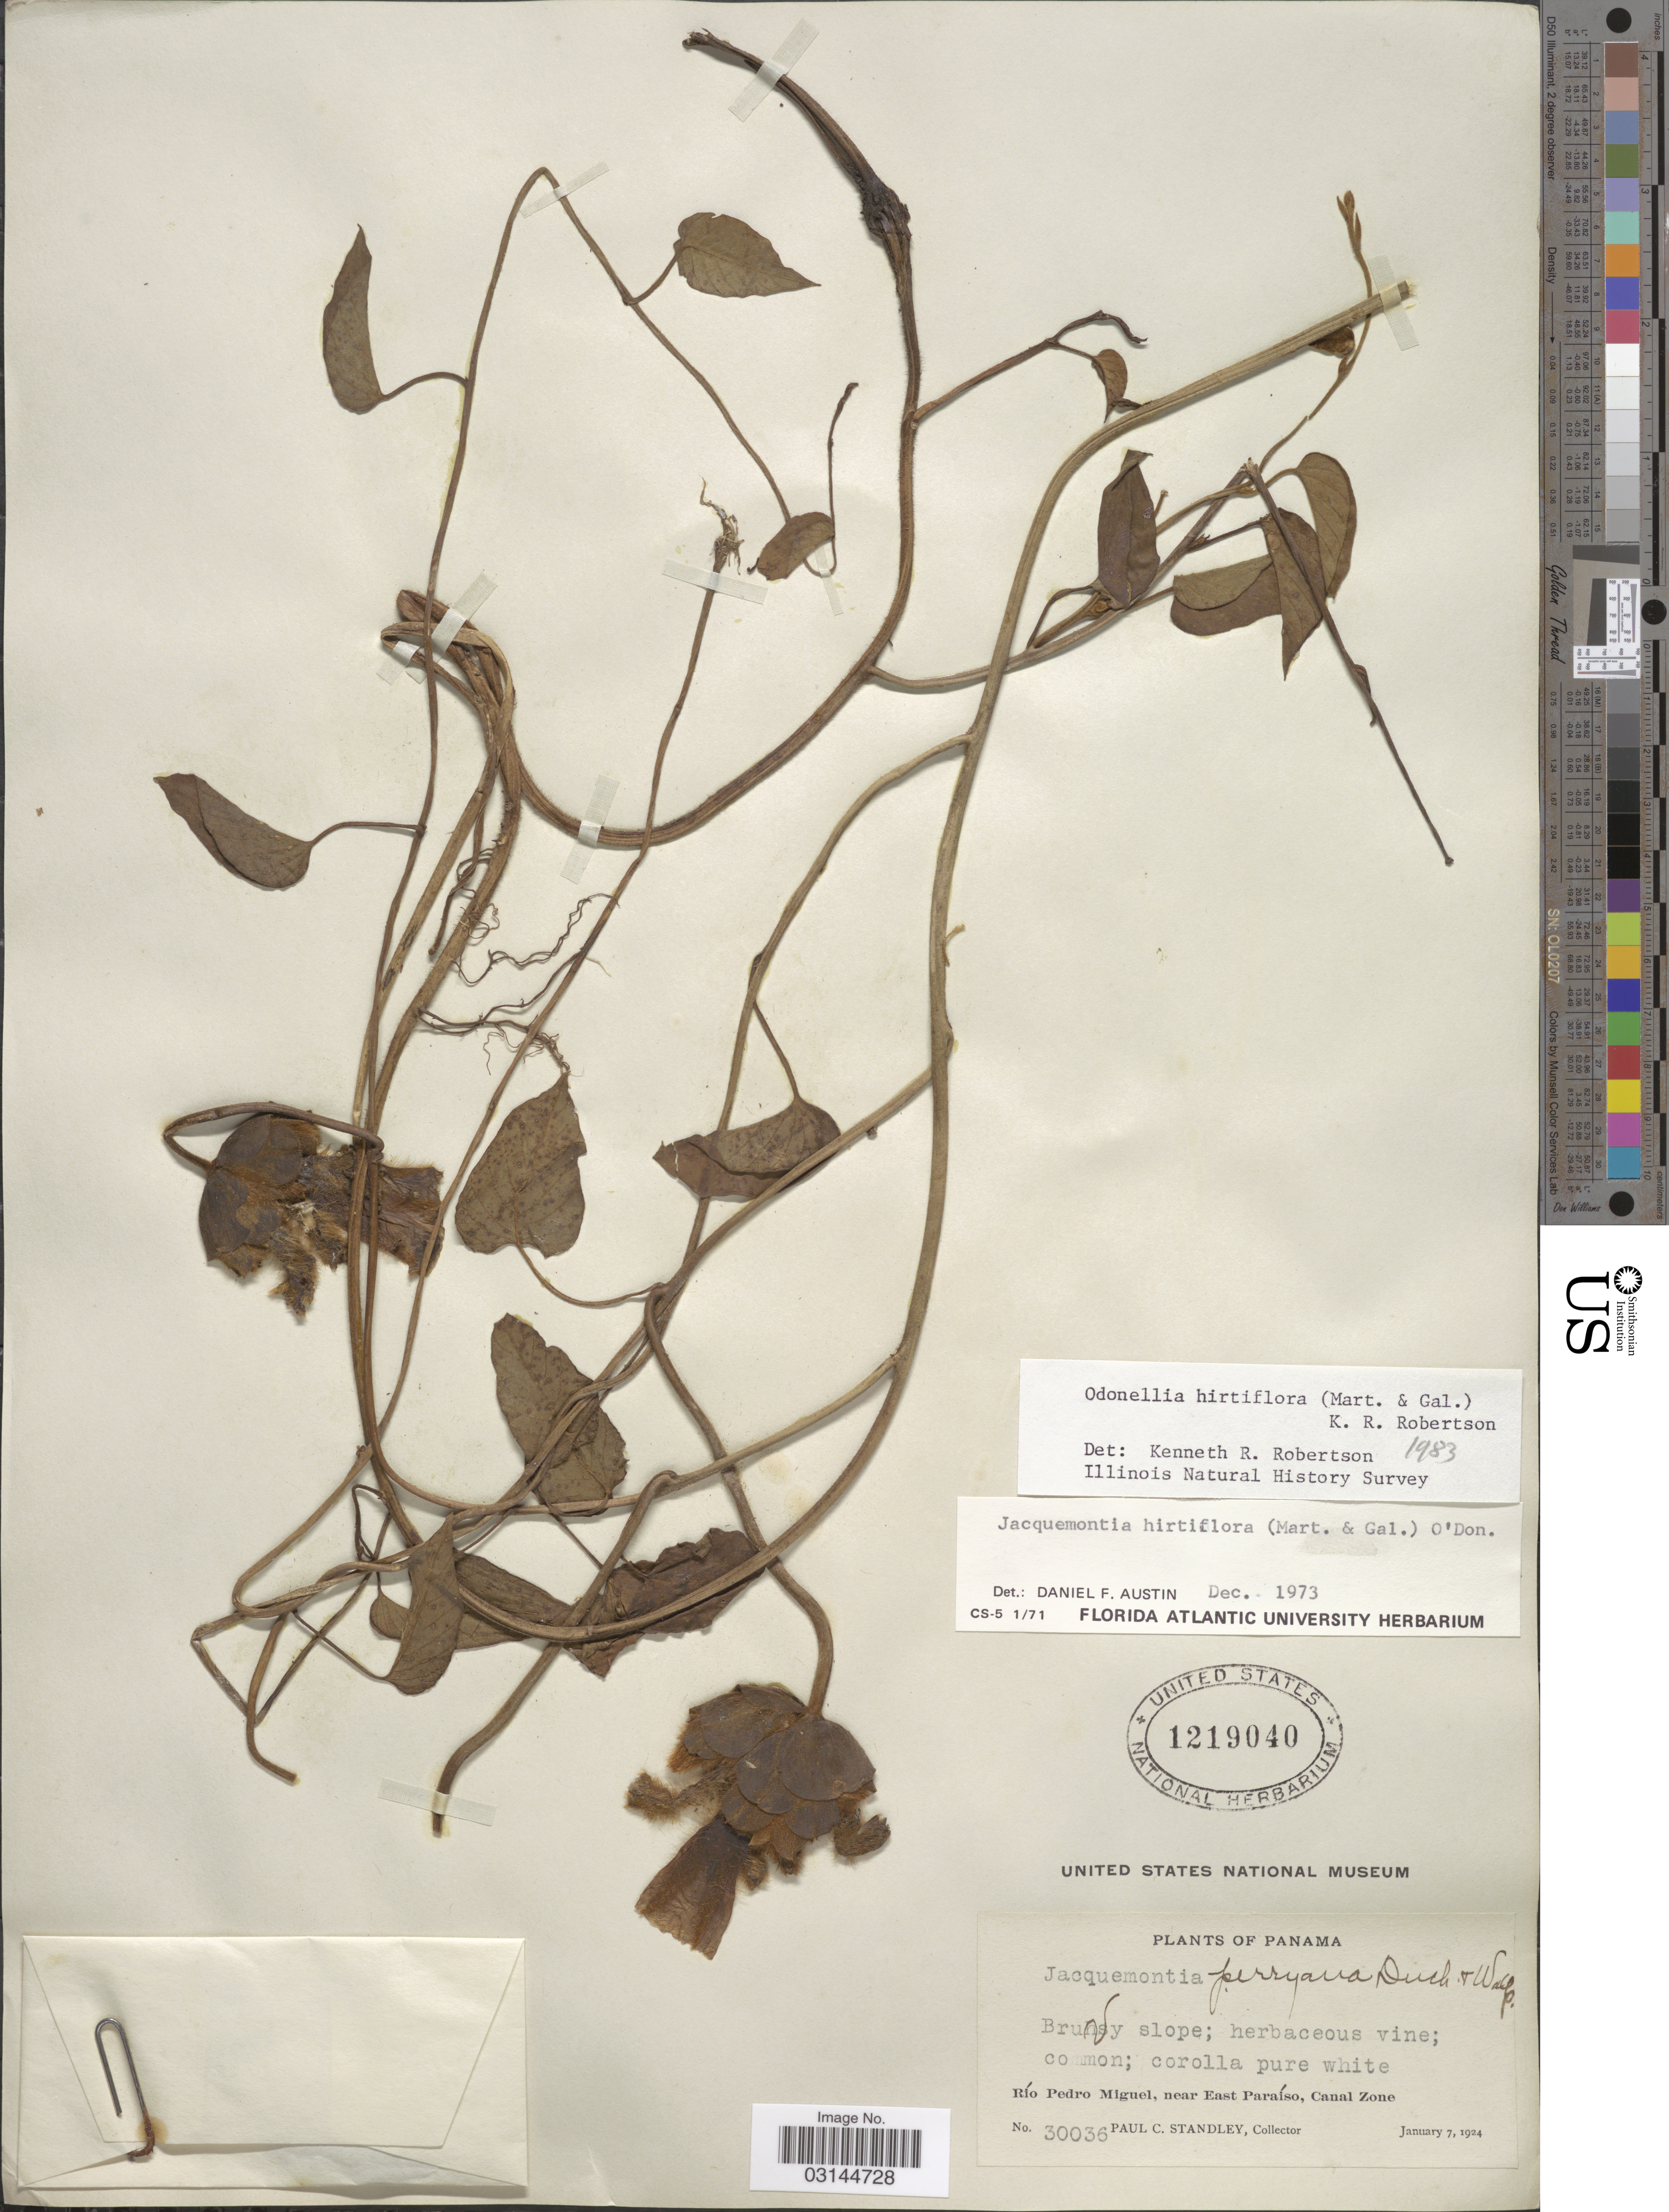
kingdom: Plantae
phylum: Tracheophyta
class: Magnoliopsida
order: Solanales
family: Convolvulaceae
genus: Odonellia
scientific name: Odonellia hirtiflora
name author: (M. Martens & Galeotti) K.R. Robertson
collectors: P. C. Standley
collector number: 30036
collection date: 1924-01-07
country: Panama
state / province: Colón / Panamá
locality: Río Pedro Miguel, near East Paraíso, Canal Zone.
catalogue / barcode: US 1219040